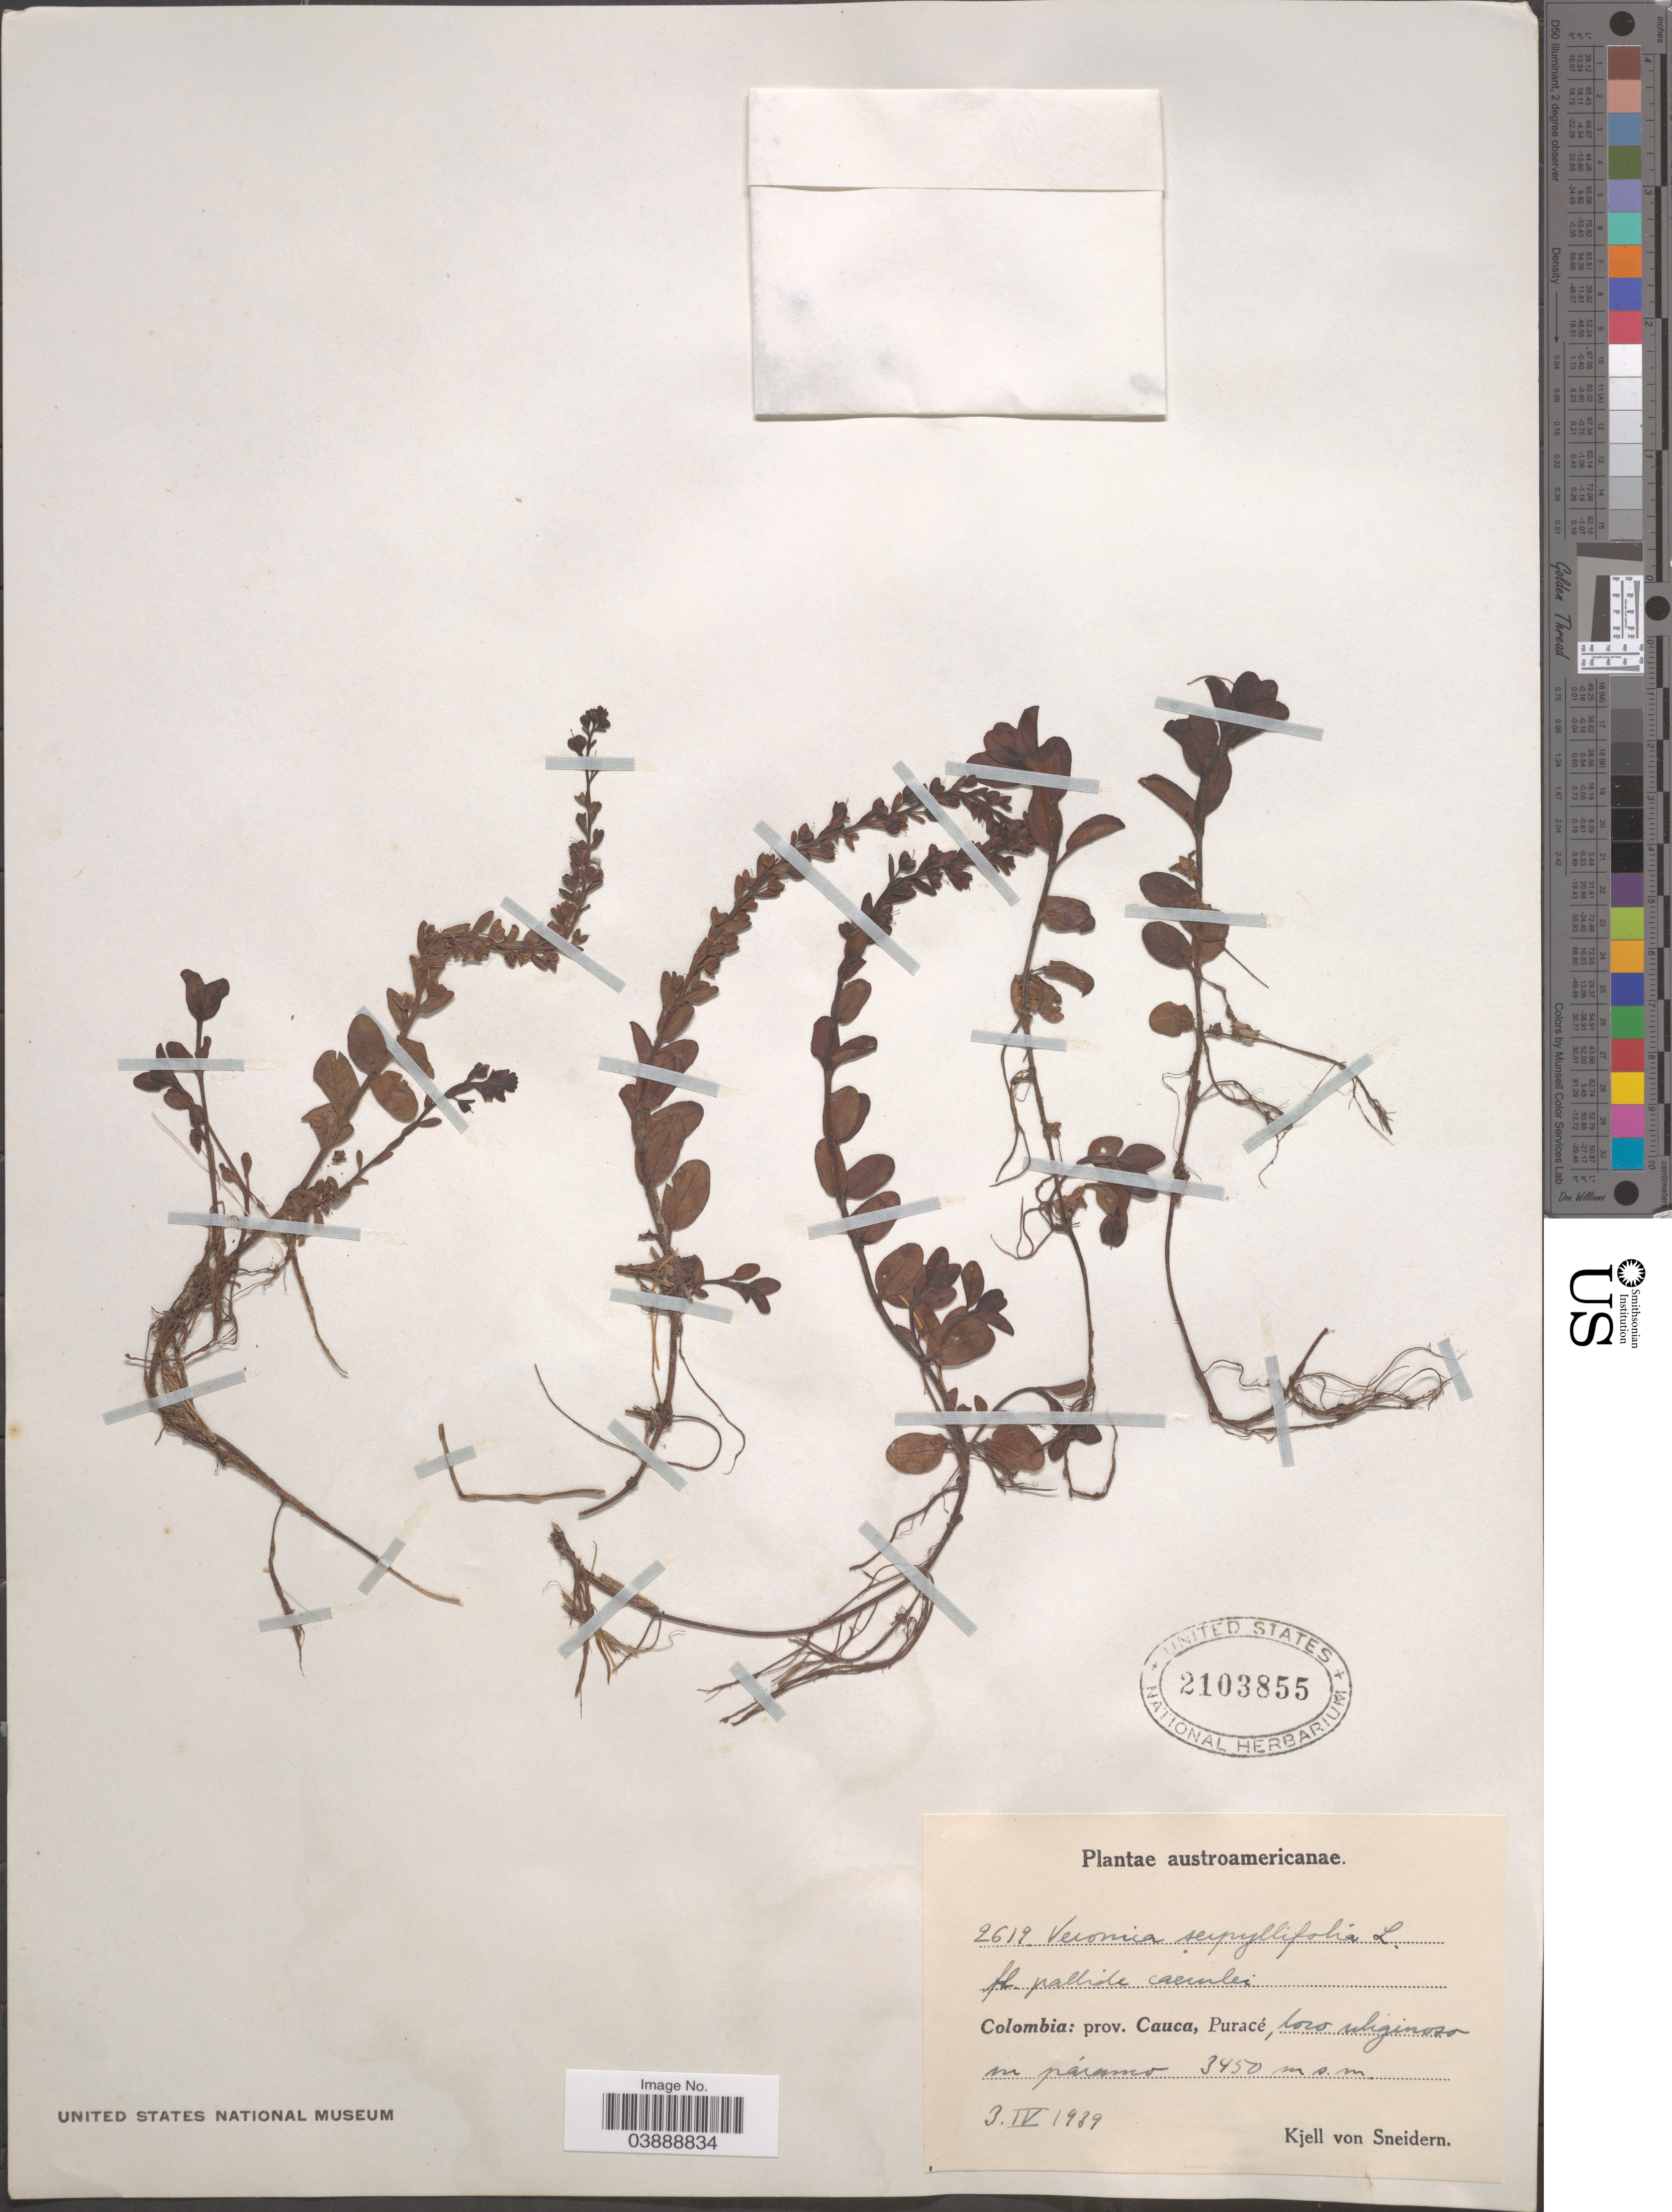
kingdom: Plantae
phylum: Tracheophyta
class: Magnoliopsida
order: Lamiales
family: Plantaginaceae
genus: Veronica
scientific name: Veronica serpyllifolia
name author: L.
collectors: K. von Sneidern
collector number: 2619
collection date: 1939-04-03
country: Colombia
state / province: Cauca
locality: Puracé loco uliginosa in páramos.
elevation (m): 3450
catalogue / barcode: US 2103855